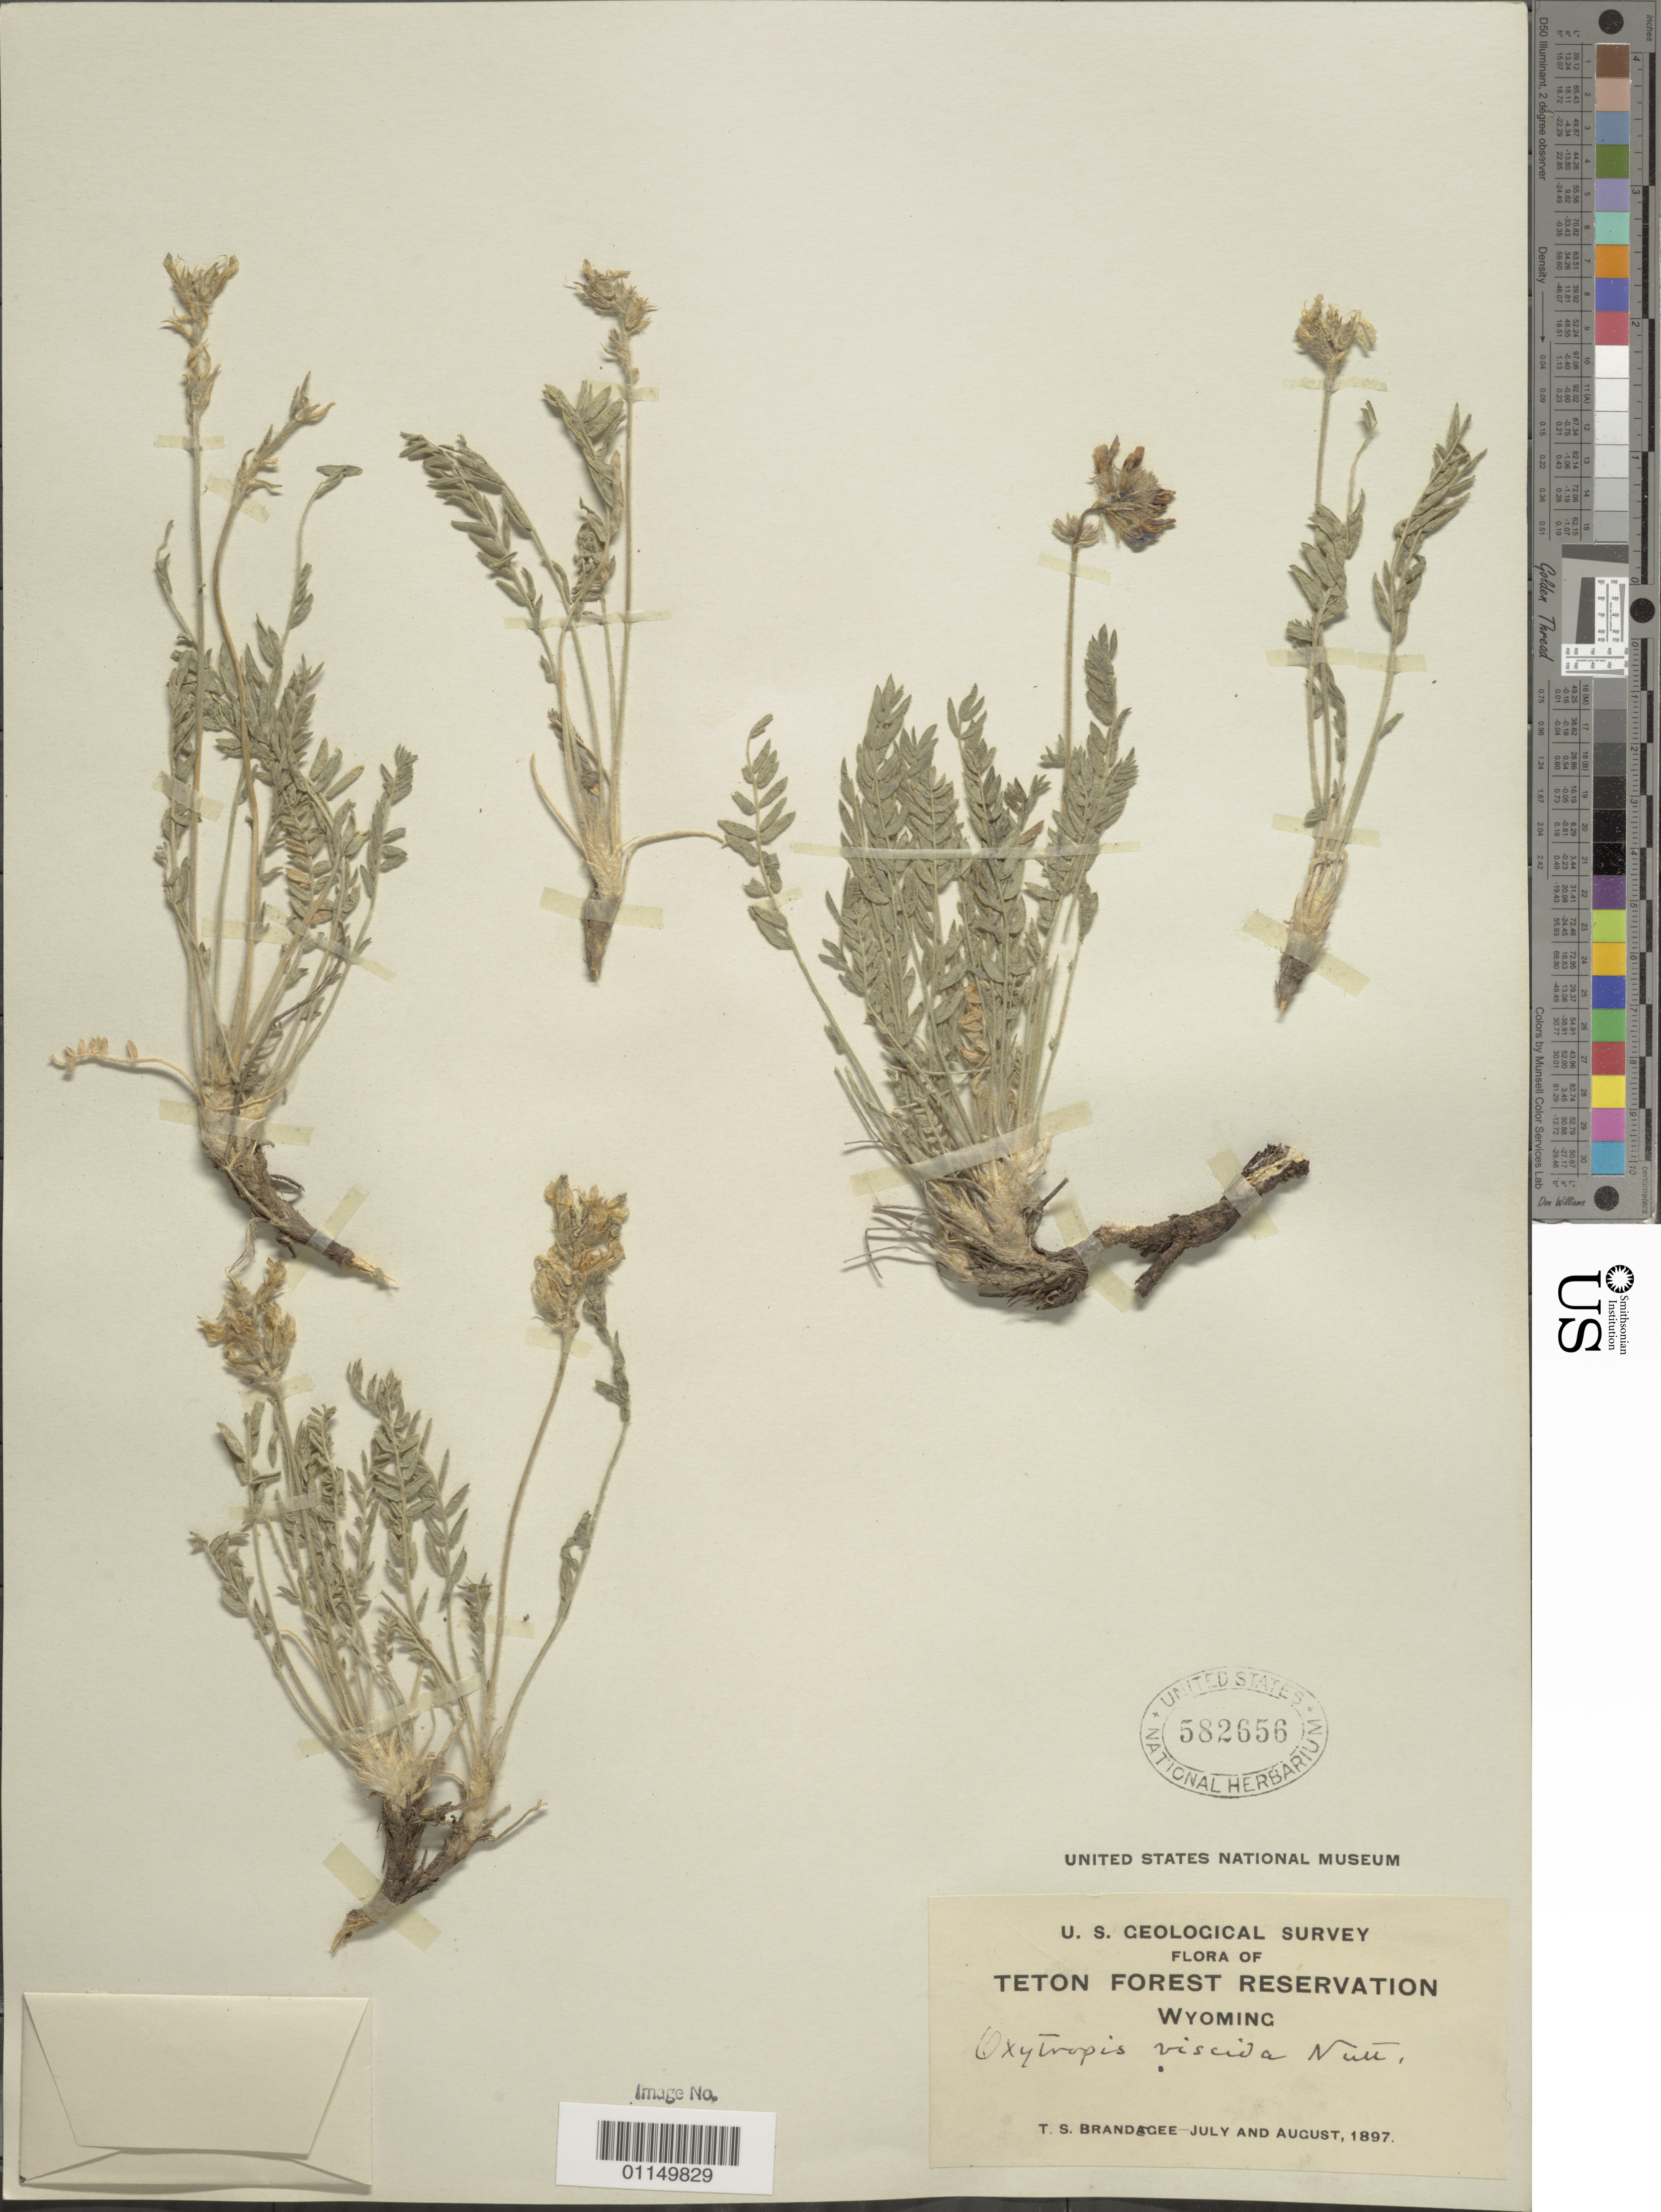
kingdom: Plantae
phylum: Tracheophyta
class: Magnoliopsida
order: Fabales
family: Fabaceae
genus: Oxytropis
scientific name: Oxytropis viscida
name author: Nutt.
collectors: T. S. Brandegee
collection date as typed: Jul 1897 to -- Aug 1897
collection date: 1897-07/1897-08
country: United States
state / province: Wyoming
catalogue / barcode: US 582656